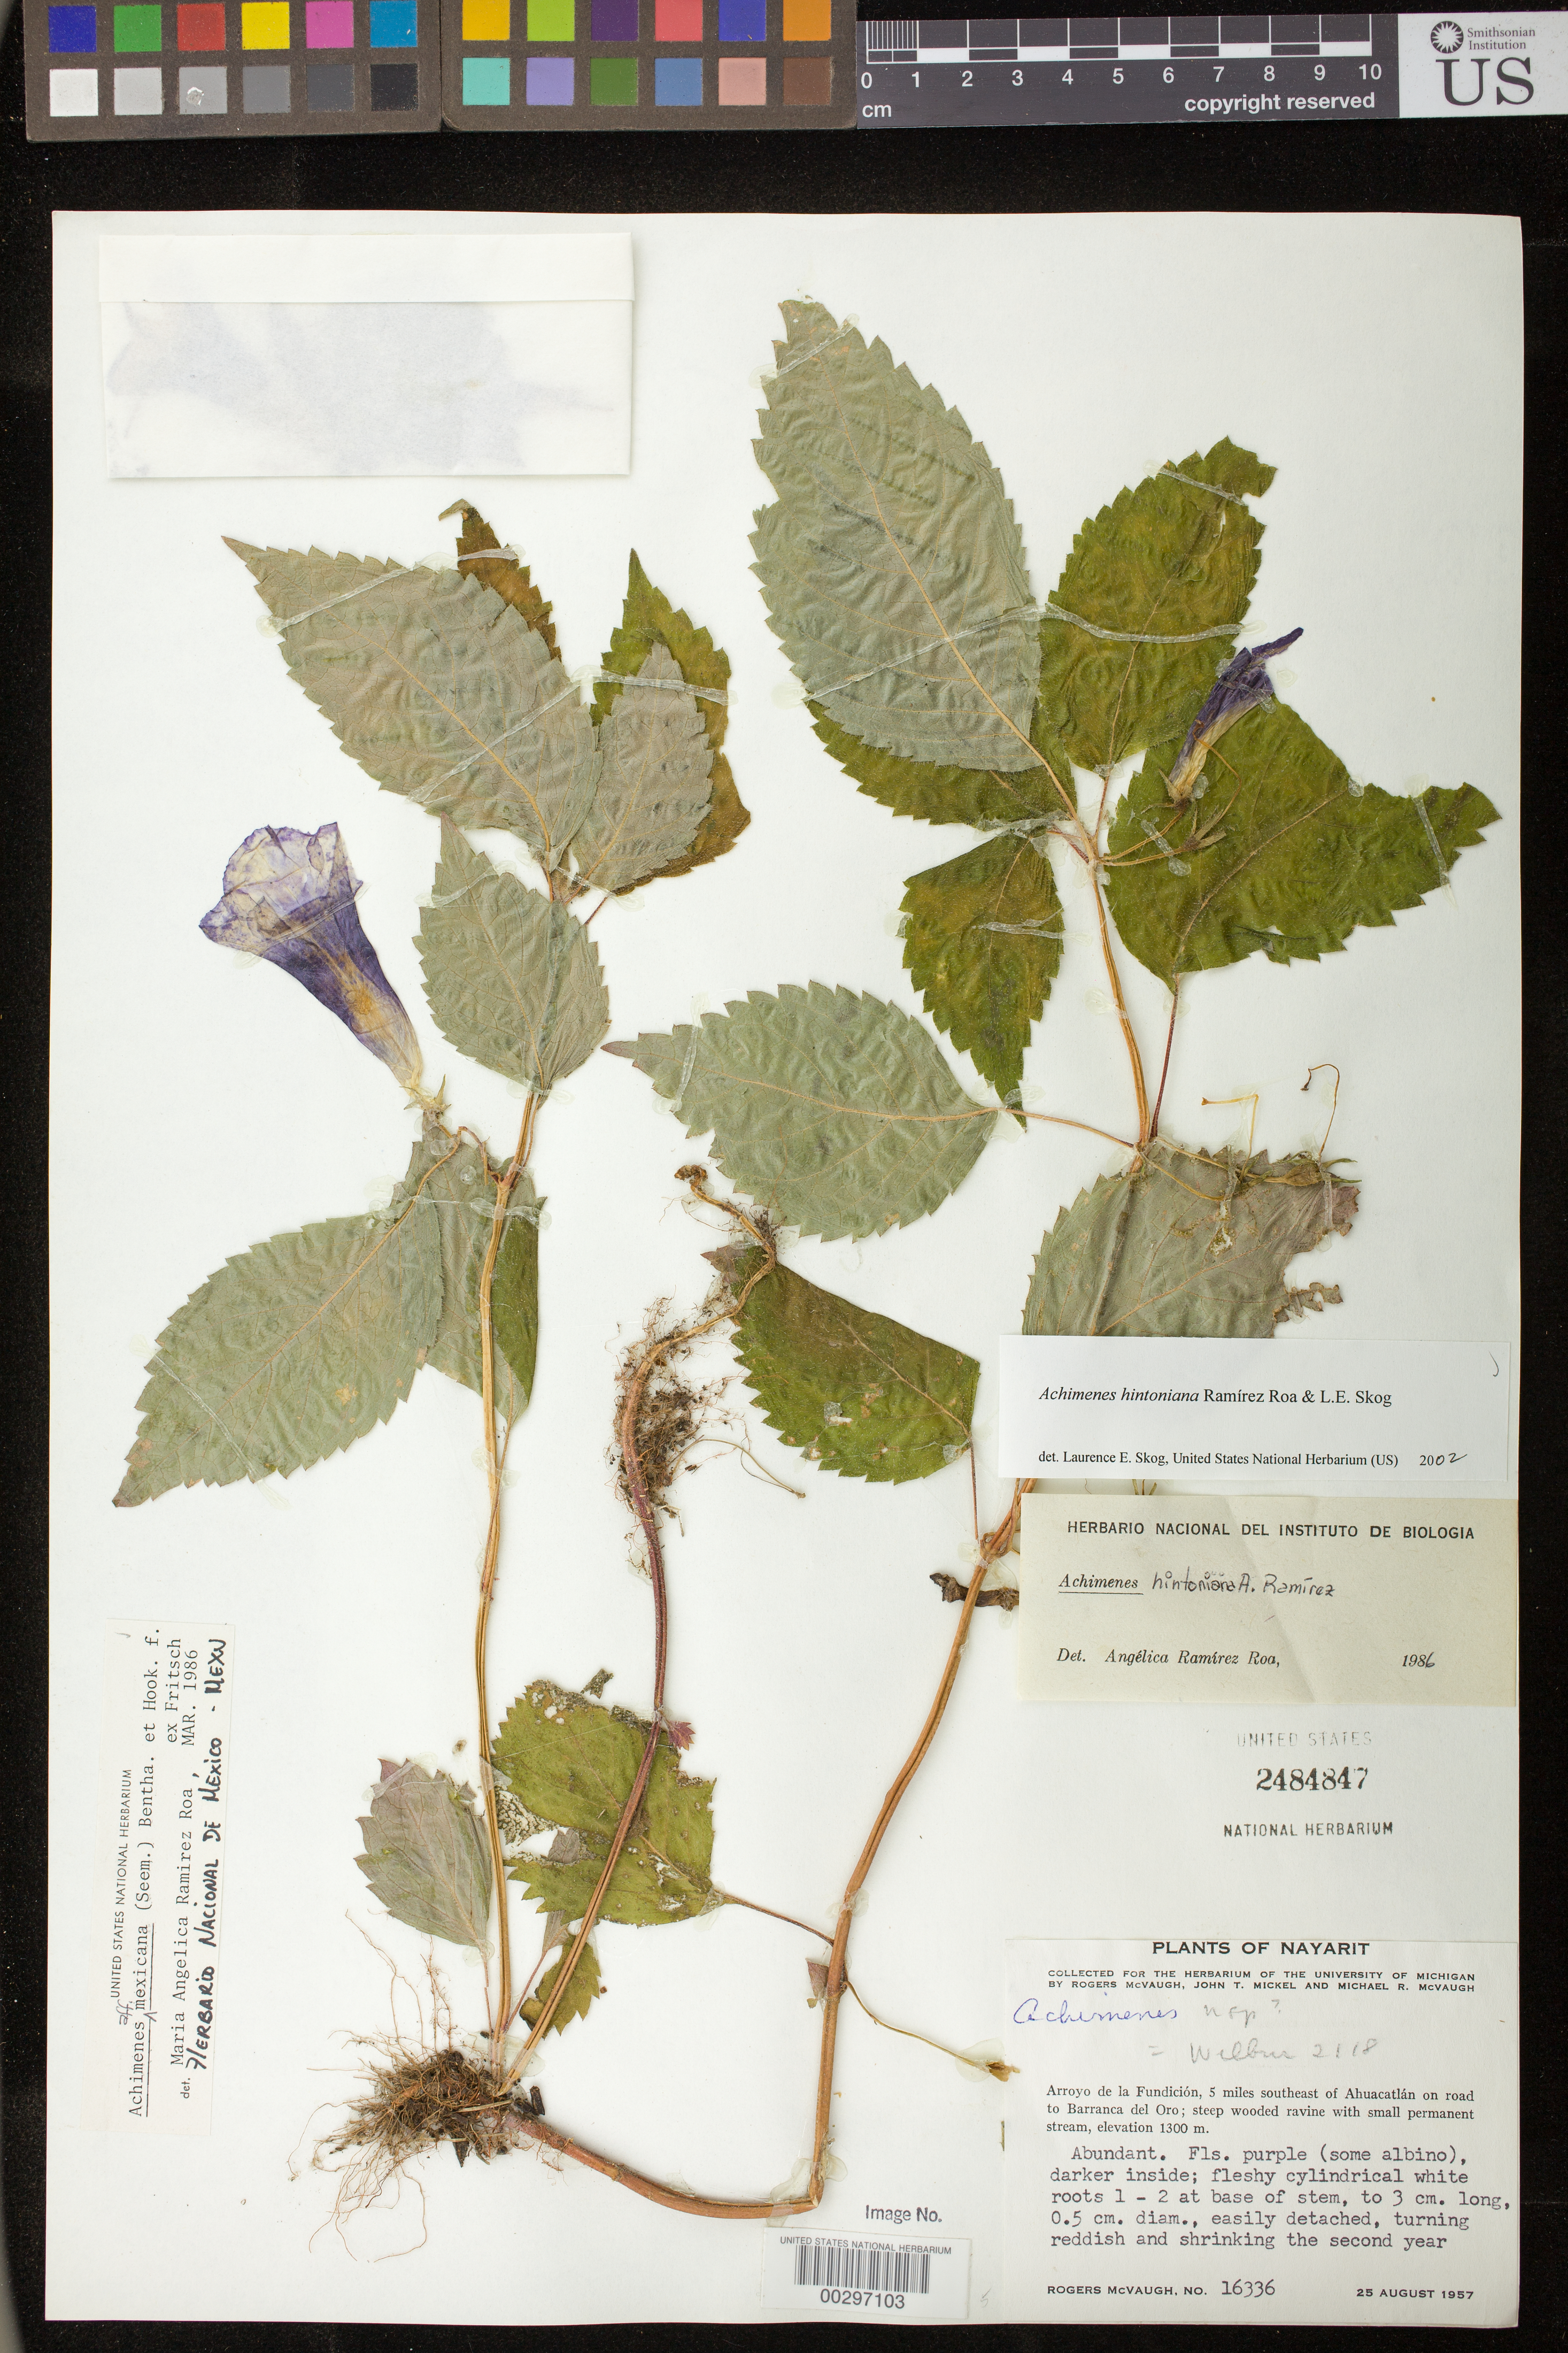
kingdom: Plantae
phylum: Tracheophyta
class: Magnoliopsida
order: Lamiales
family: Gesneriaceae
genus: Achimenes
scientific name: Achimenes hintoniana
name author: Ram.-Roa & L.E. Skog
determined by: Skog, Laurence E.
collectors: R. McVaugh, J. T. Mickel & M. R. McVaugh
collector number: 16336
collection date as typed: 25 Aug 1957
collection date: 1957-08-25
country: Mexico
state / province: Nayarit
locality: Arroyo de la Fundición, 5 miles southeast of Ahuacatlán on road to Barranca del Oro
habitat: Steep wooded ravine with small permanent stream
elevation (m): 1300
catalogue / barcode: US 2484847